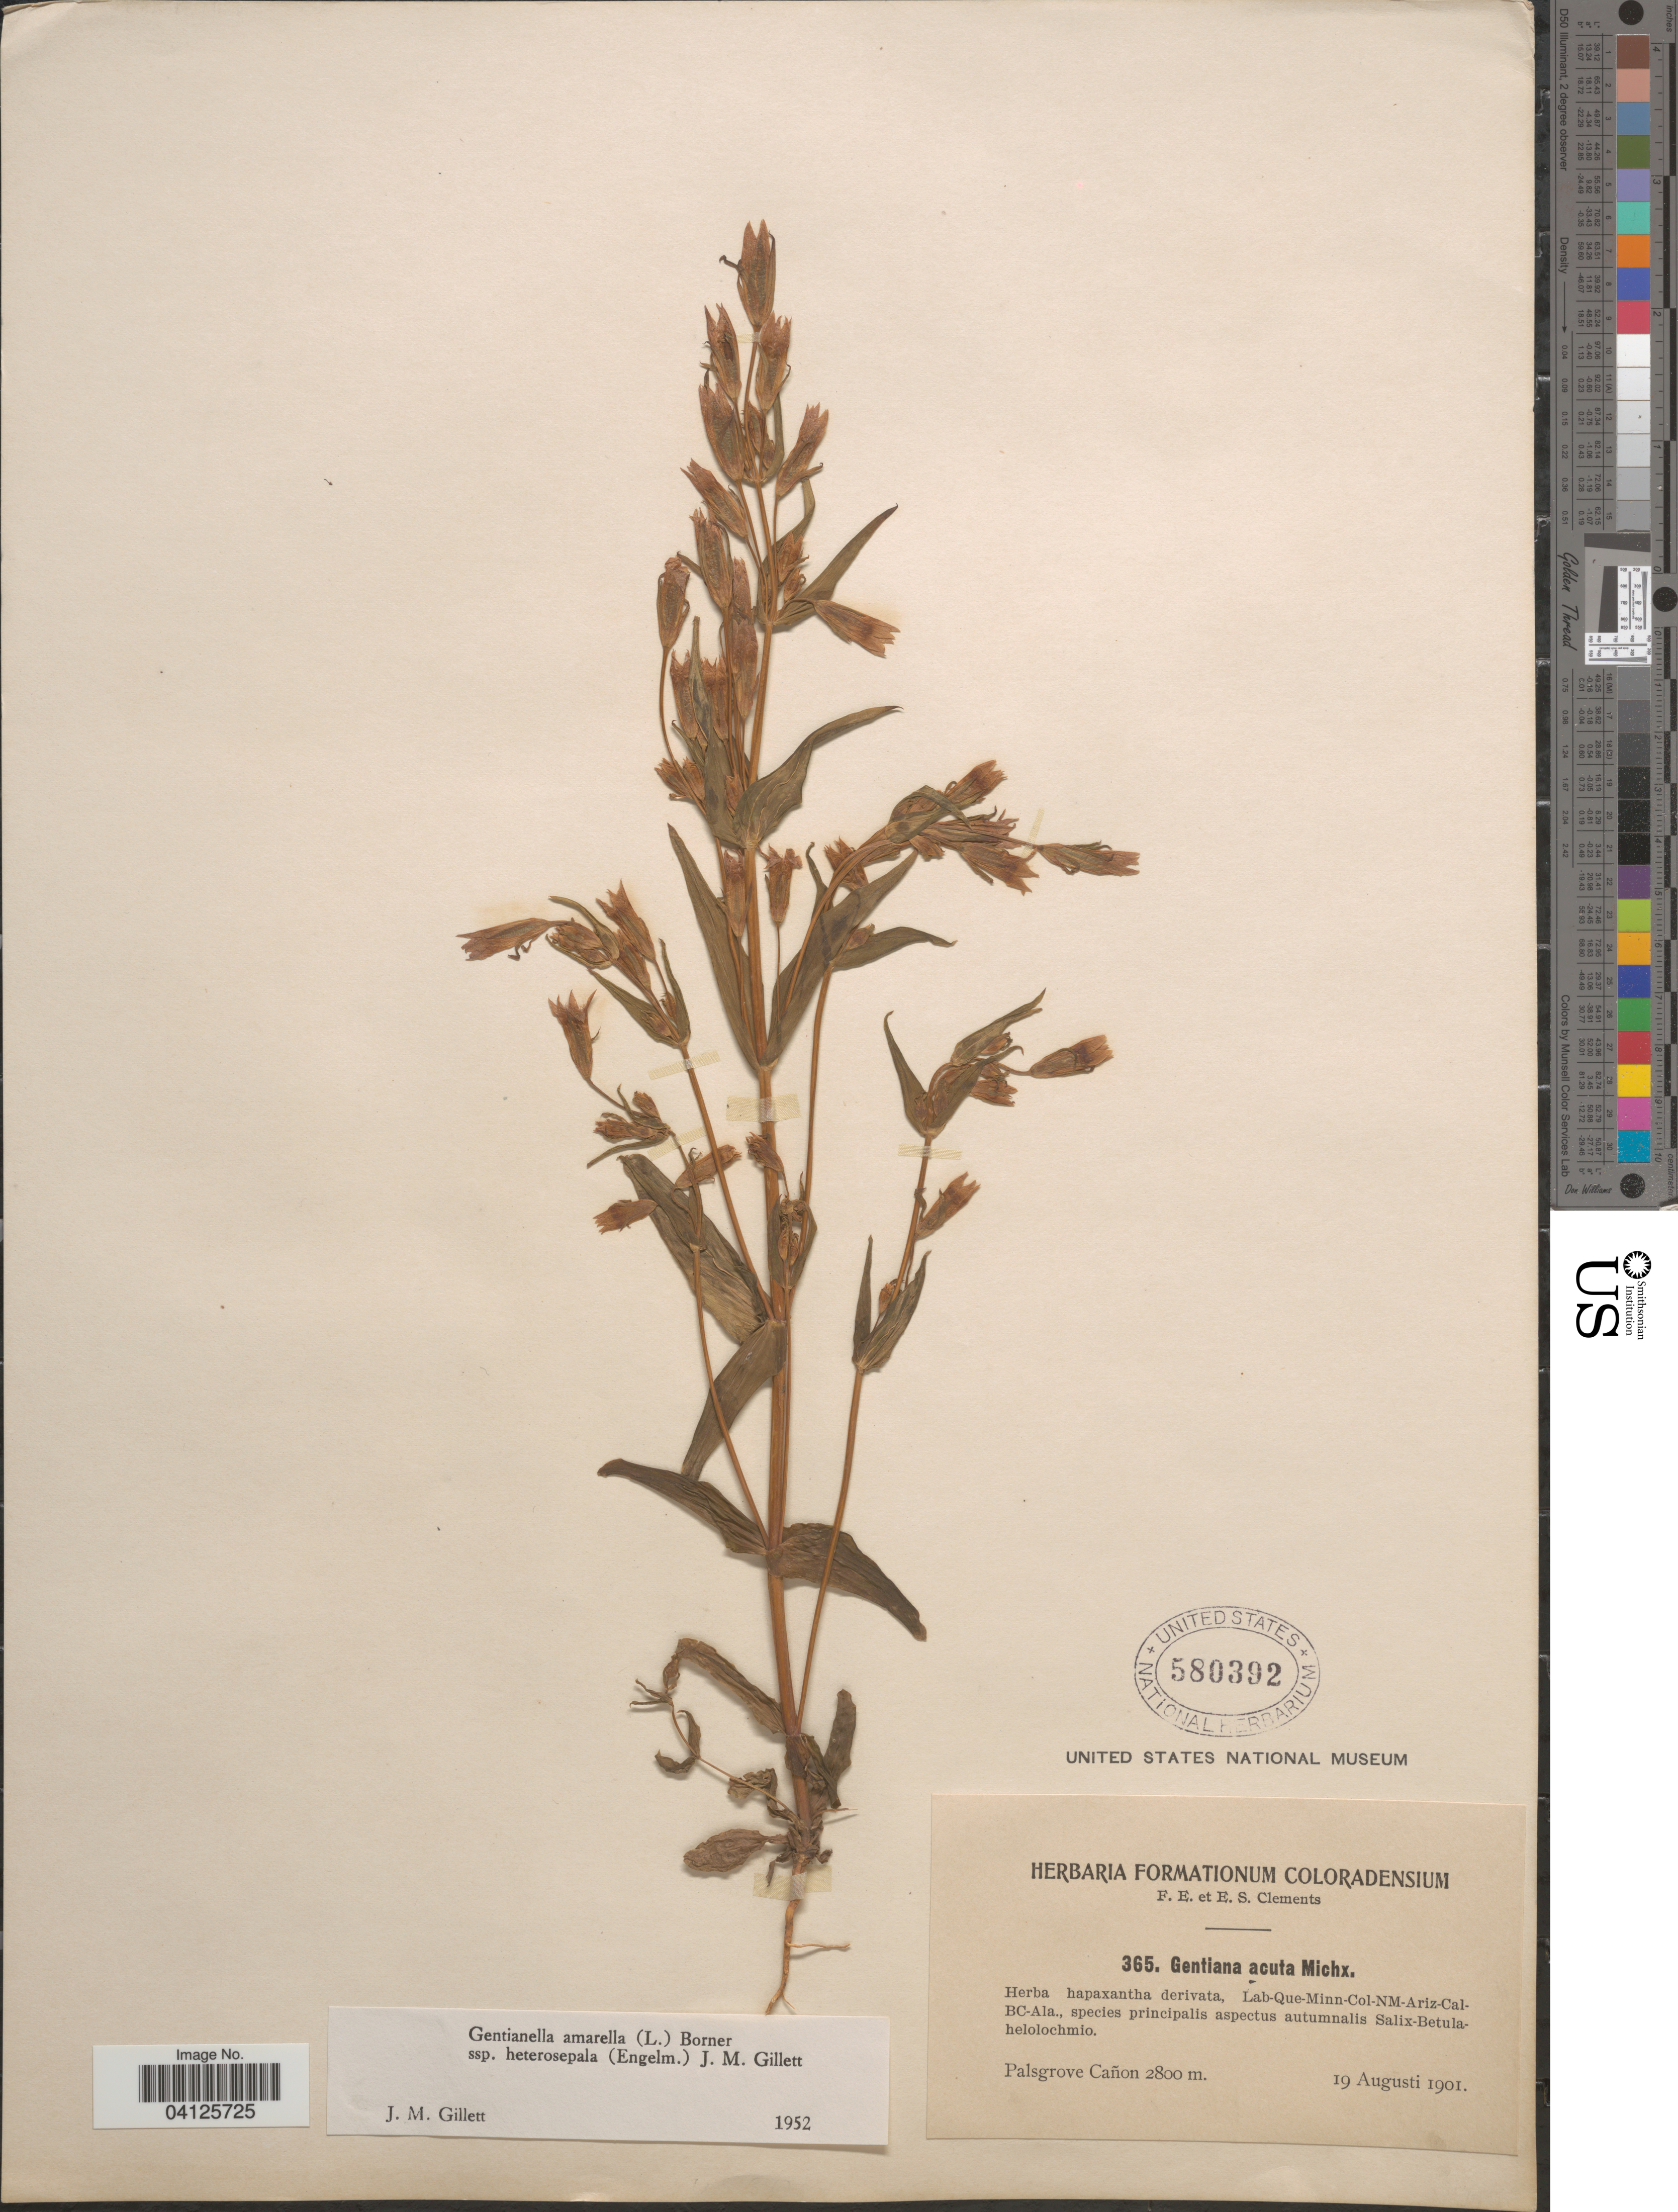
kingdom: Plantae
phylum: Tracheophyta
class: Magnoliopsida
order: Gentianales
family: Gentianaceae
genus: Gentianella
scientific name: Gentianella amarella subsp. heterosepala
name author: (Engelm.) J.M. Gillet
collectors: F. E. Clements & E. S. Clements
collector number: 365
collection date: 1901-08-19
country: United States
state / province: Colorado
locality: Lab-Que-Minn-Col-NM-Ariz-Cal-BC-Ala. Palsgrove Cañon.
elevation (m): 2800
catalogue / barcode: US 580392